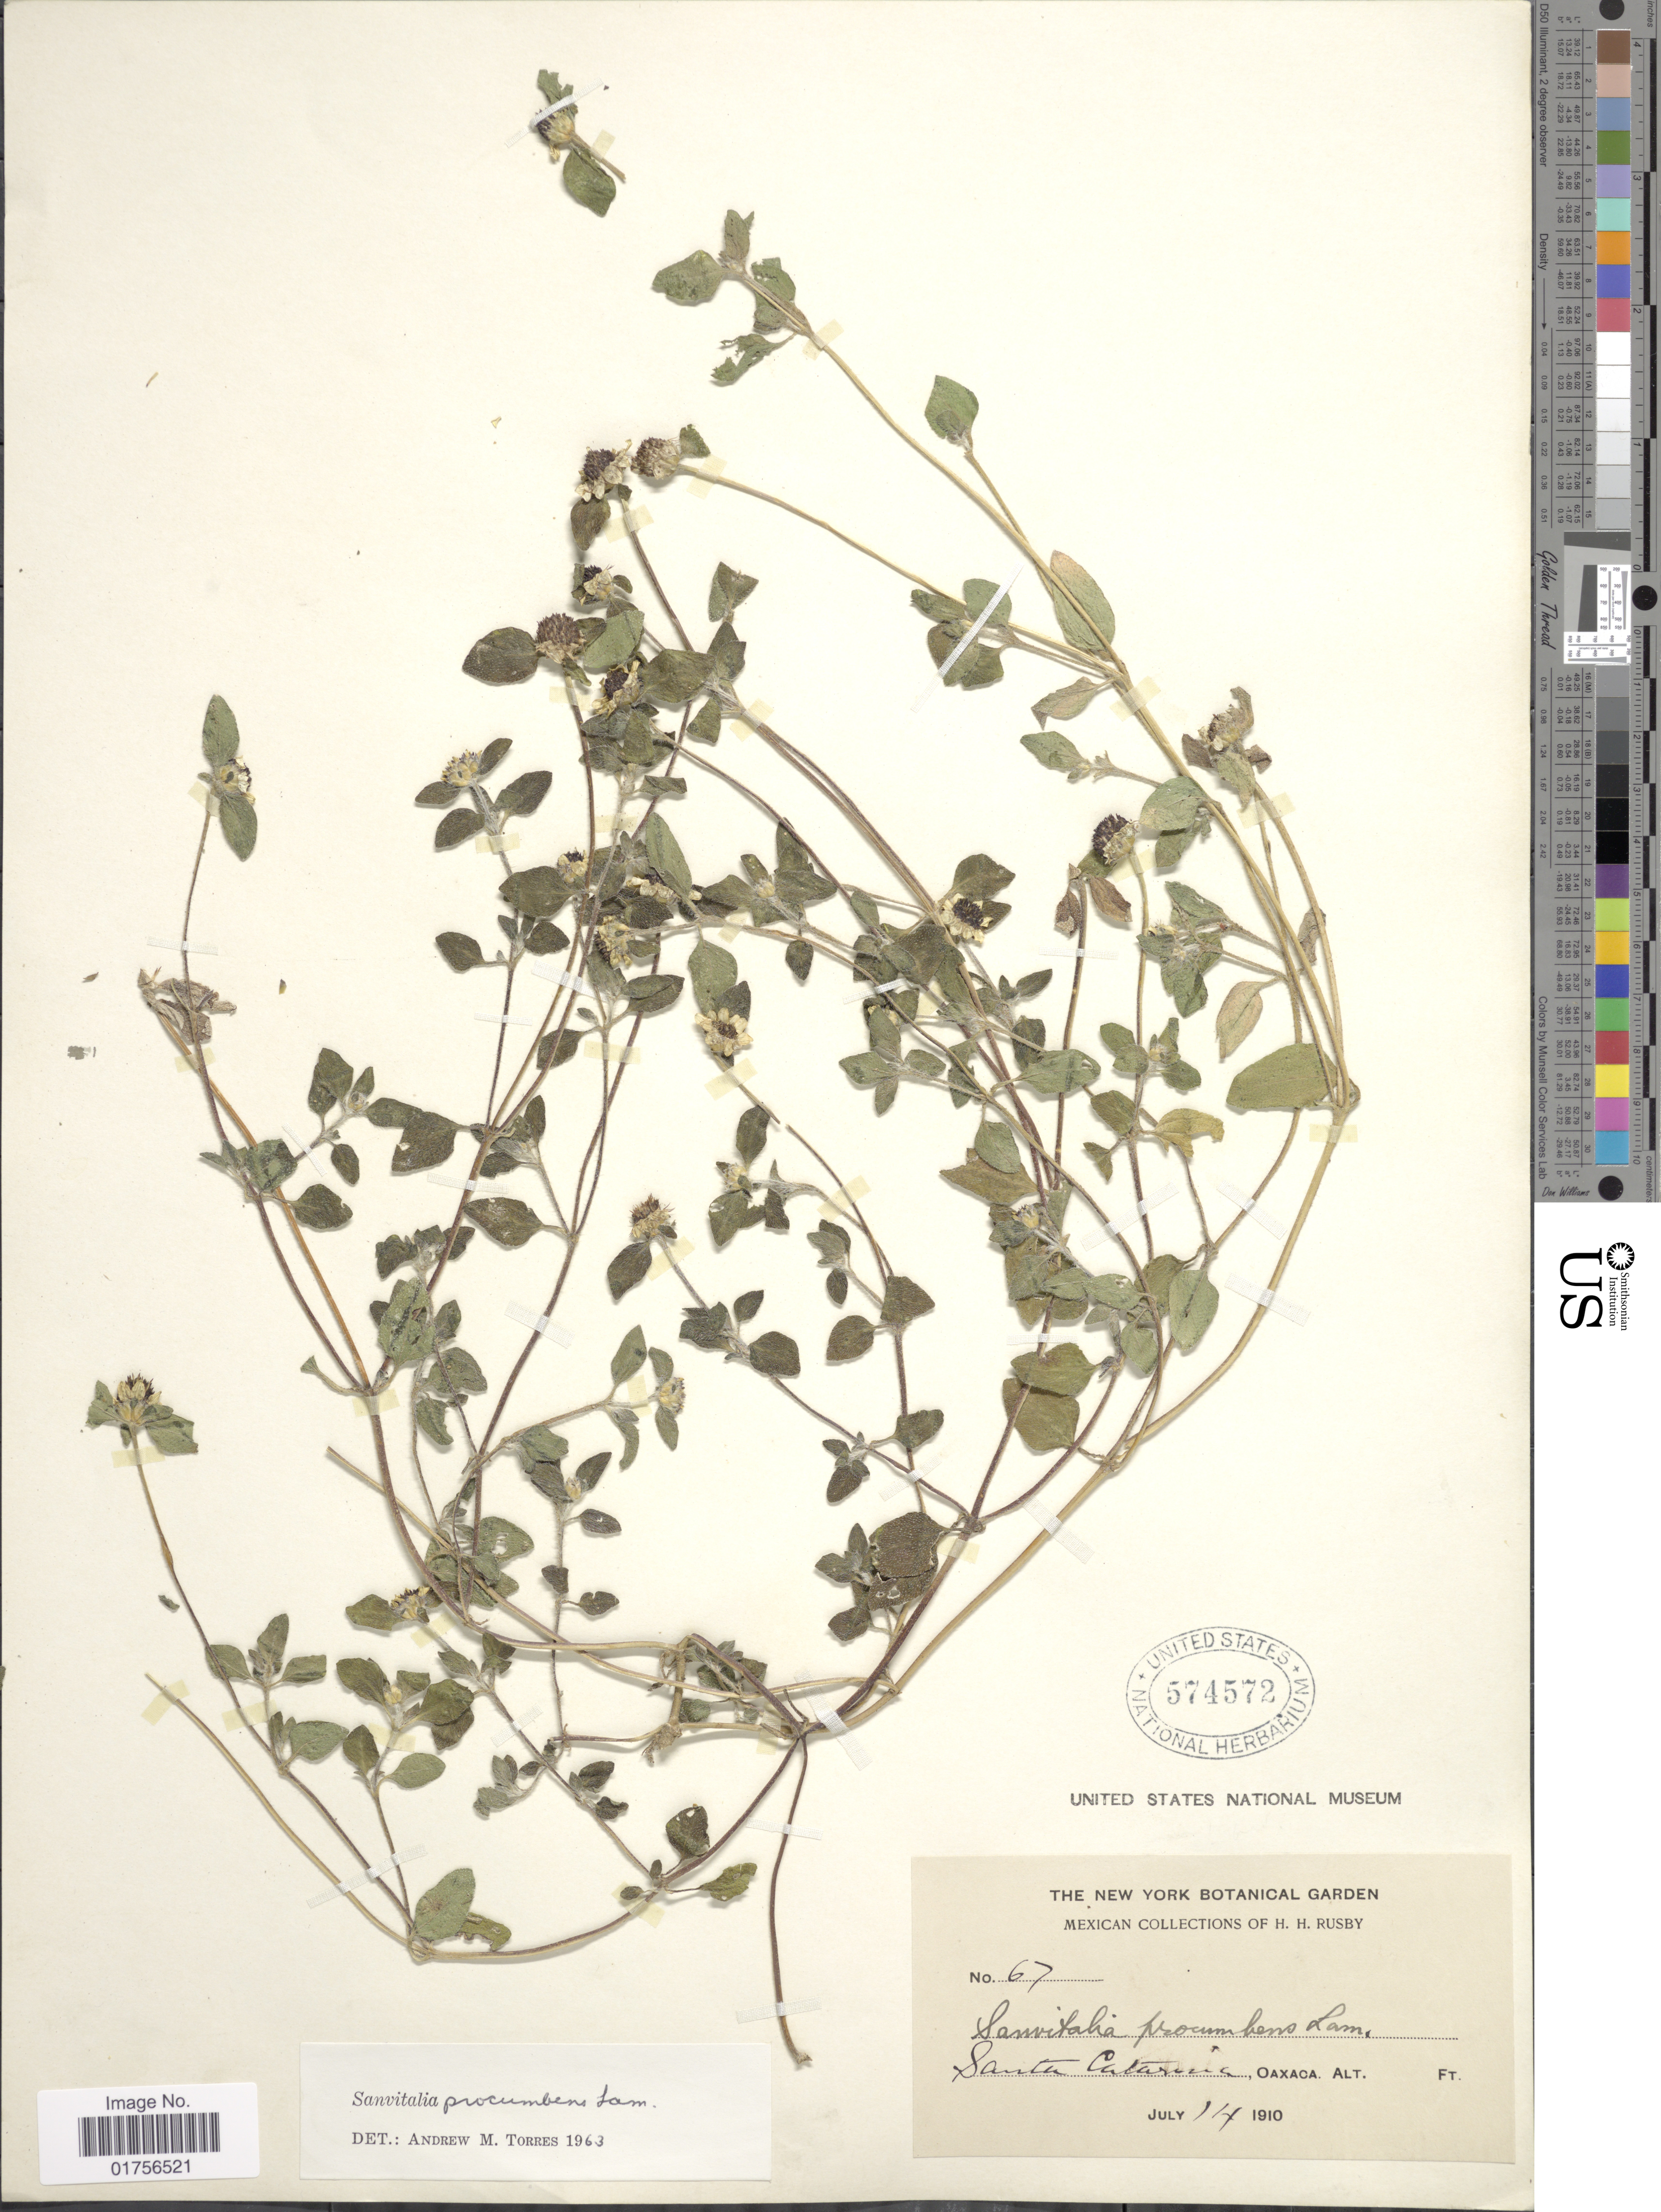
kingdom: Plantae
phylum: Tracheophyta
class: Magnoliopsida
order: Asterales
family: Asteraceae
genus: Sanvitalia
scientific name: Sanvitalia procumbens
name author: Lam.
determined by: Skibicki, Samuel V.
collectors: H. H. Rusby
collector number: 67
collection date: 1910-07-14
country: Mexico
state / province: Oaxaca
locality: Santa Catarina, Oaxaca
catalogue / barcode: US 574572